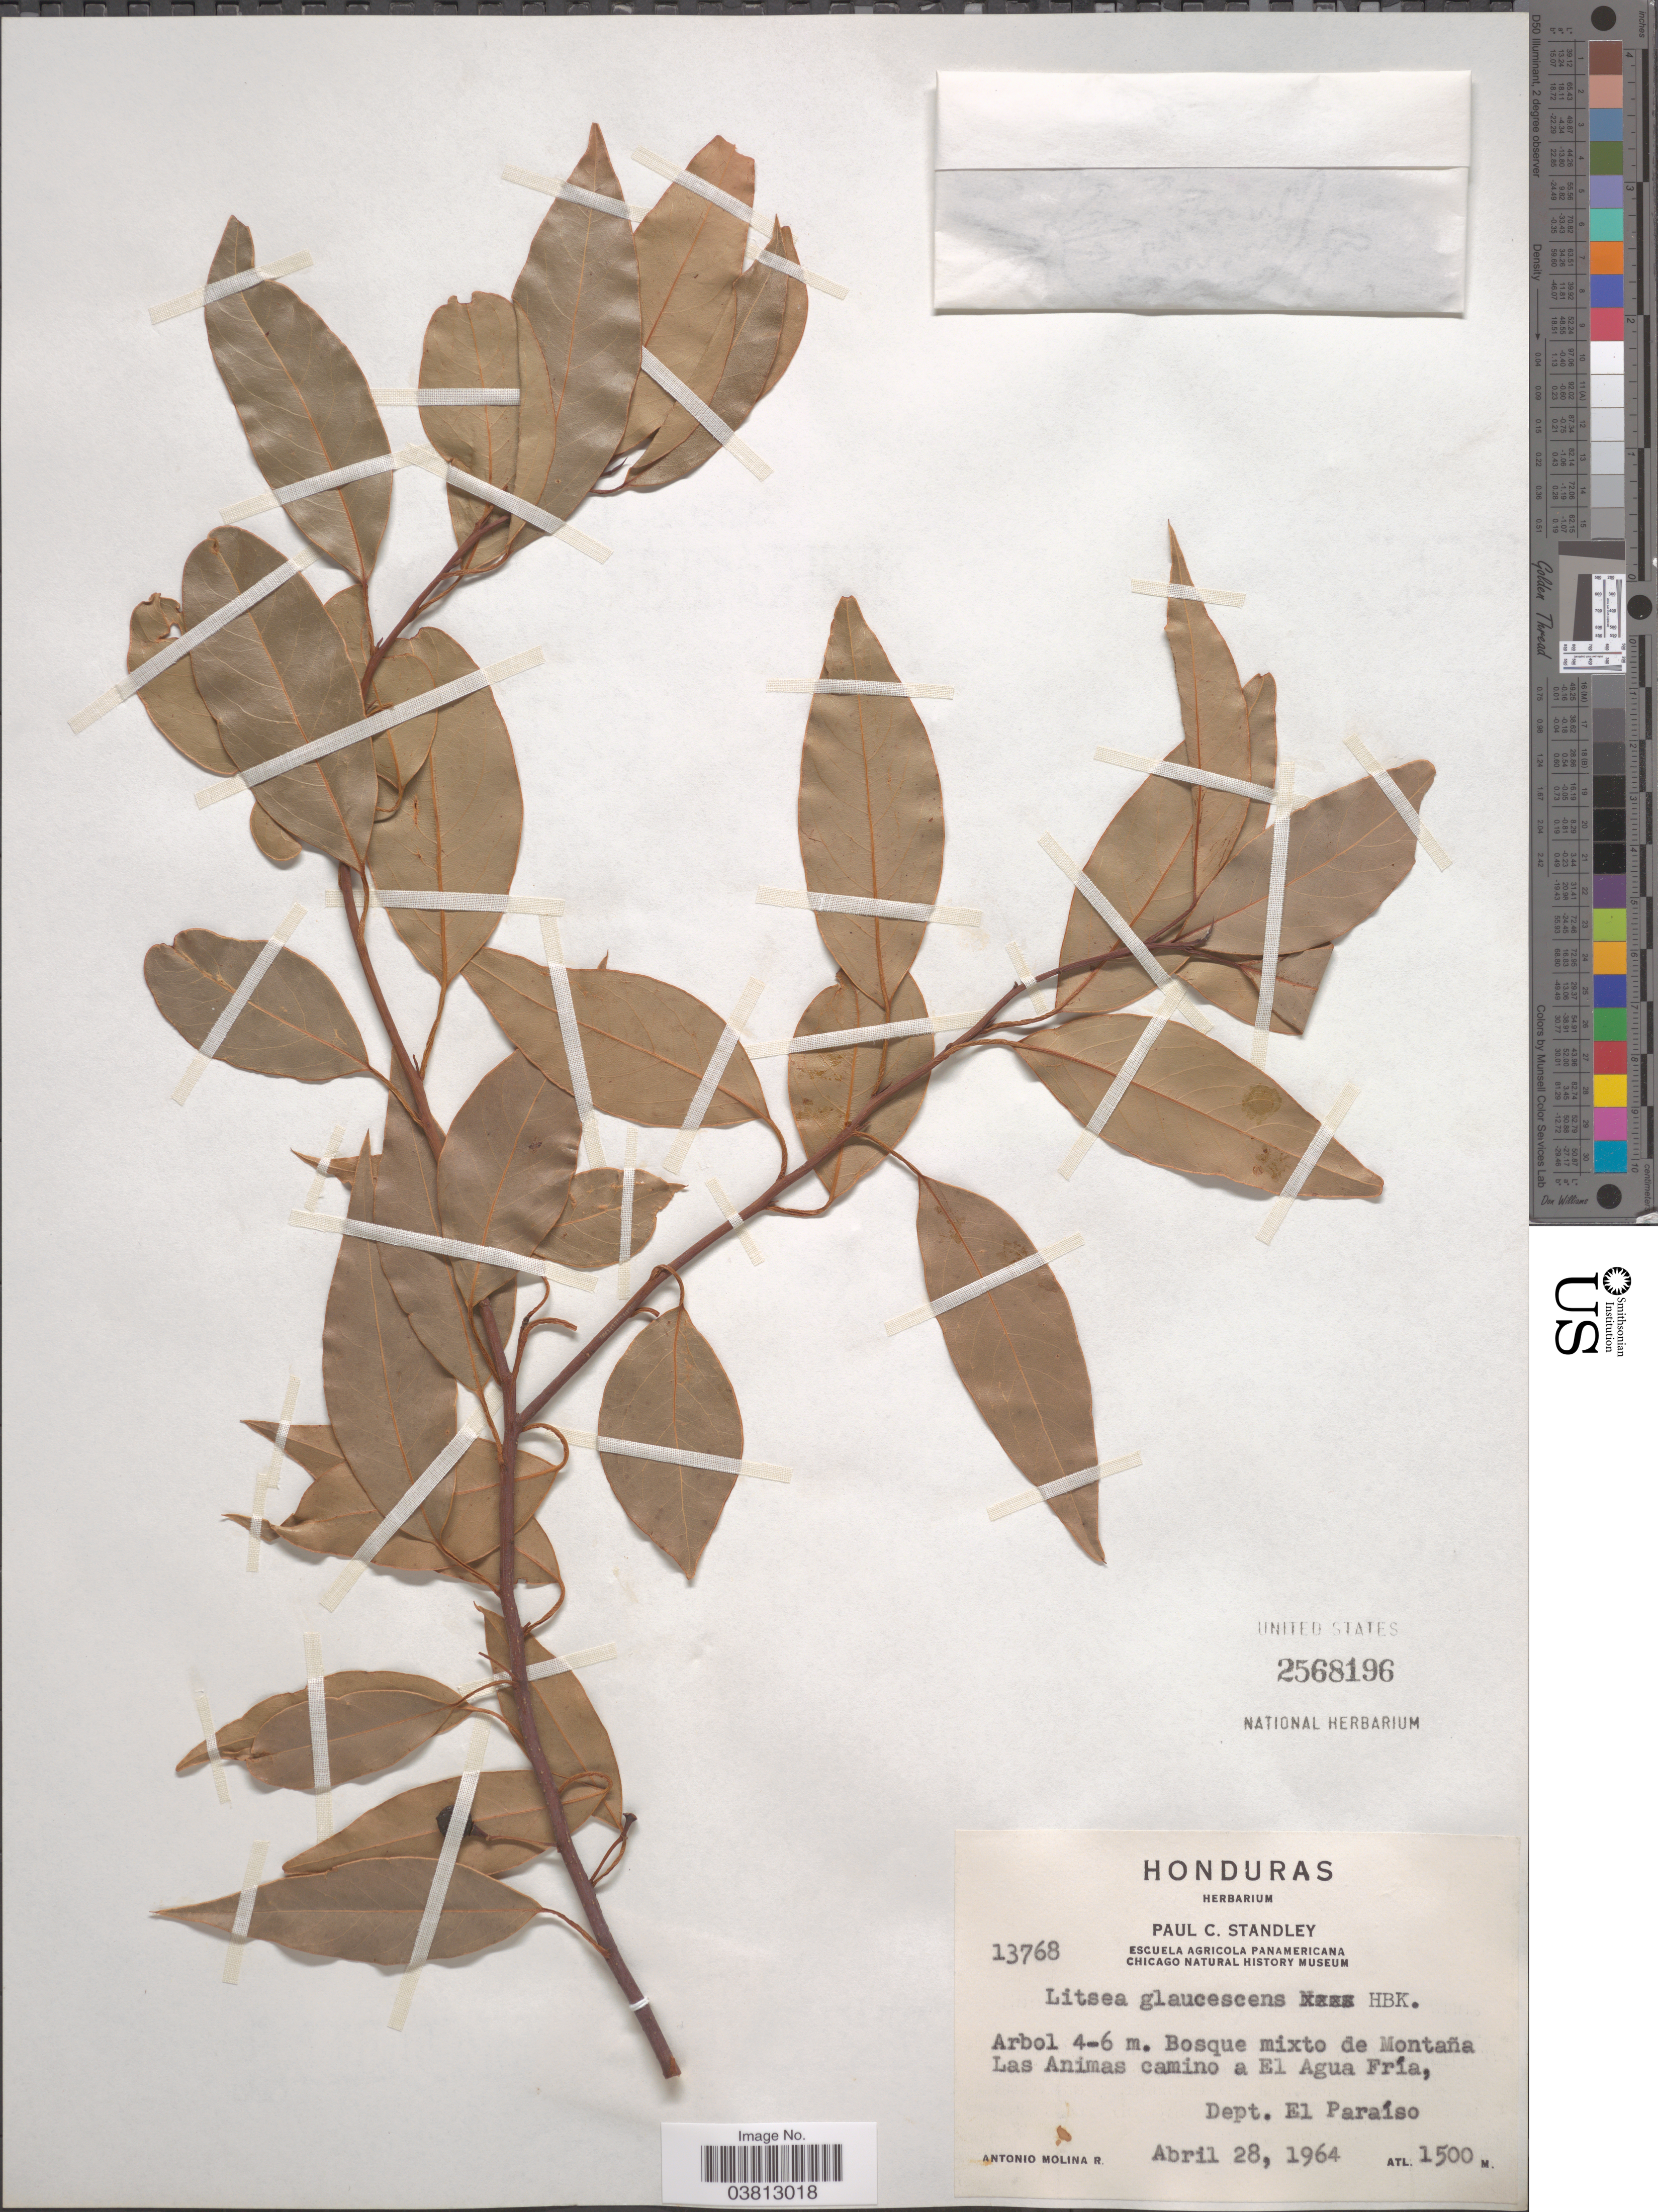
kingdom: Plantae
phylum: Tracheophyta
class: Magnoliopsida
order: Laurales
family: Lauraceae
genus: Litsea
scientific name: Litsea glaucescens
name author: Kunth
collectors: A. Molina R.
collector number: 13768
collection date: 1964-04-28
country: Honduras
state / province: El Paraiso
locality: Bosque mixto de Montaña Las Animas camino a El Agua Fría, Dept. El Paraíso.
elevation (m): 1500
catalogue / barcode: US 2568196